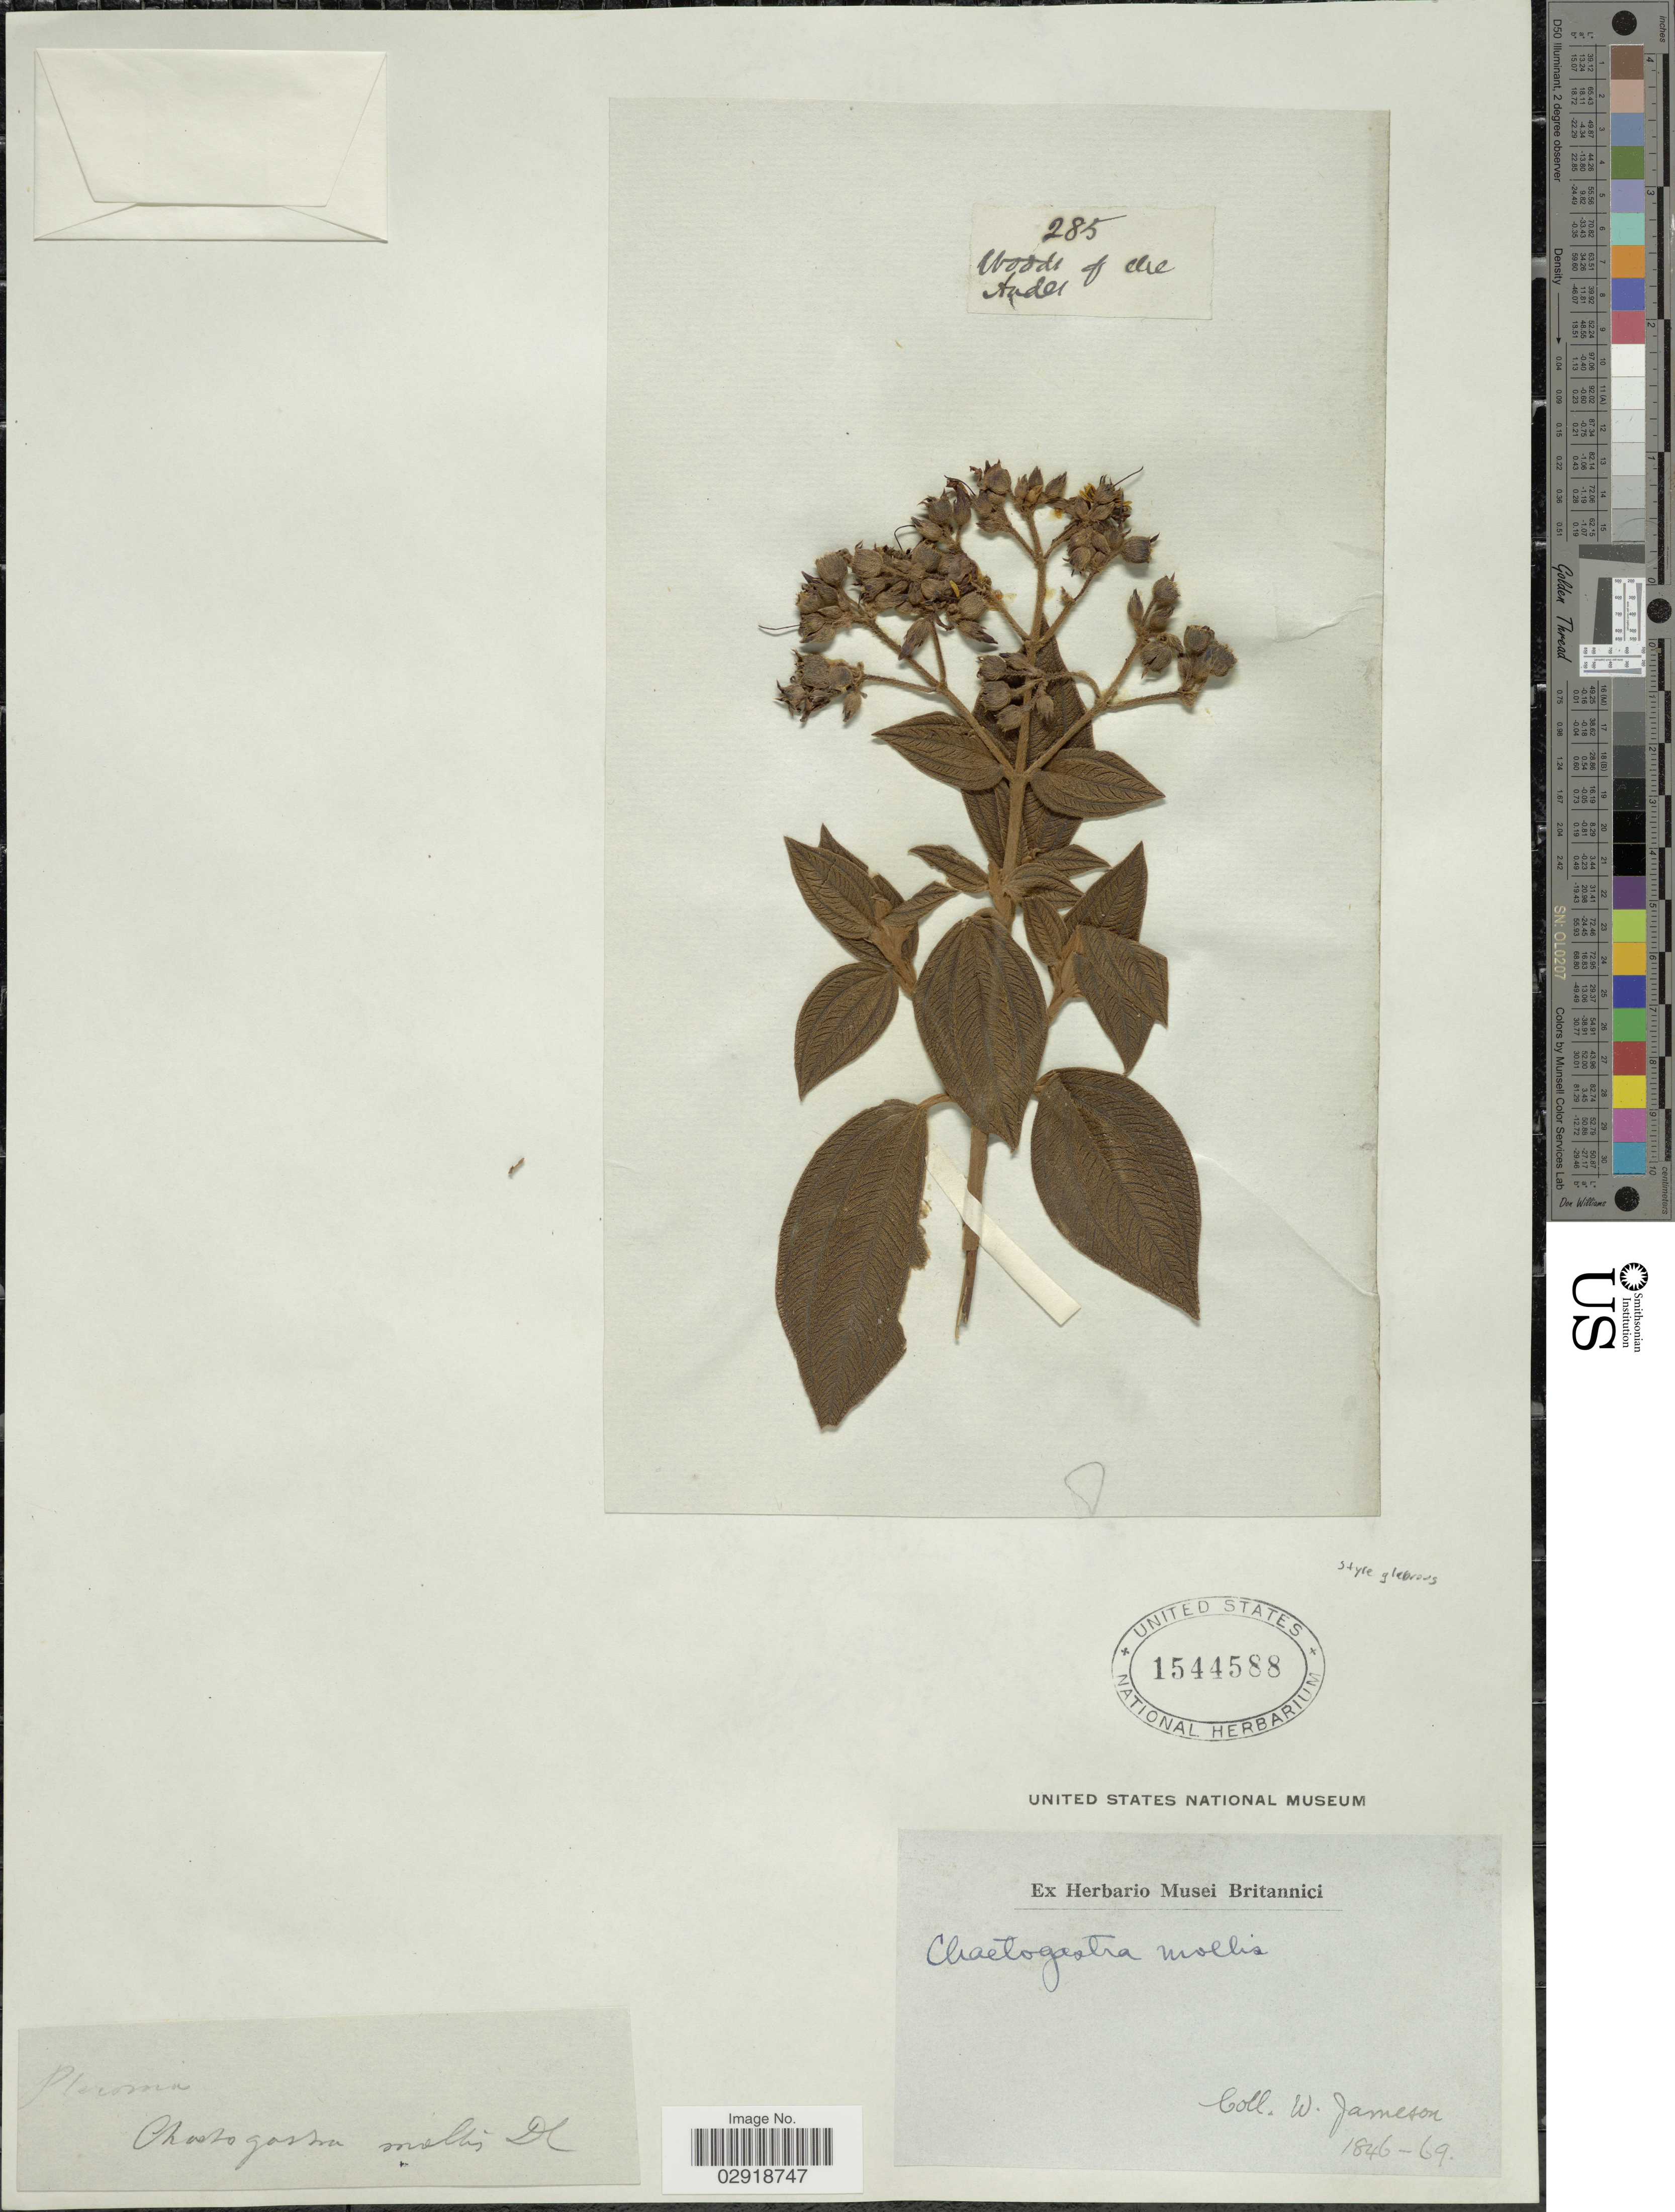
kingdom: Plantae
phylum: Tracheophyta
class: Magnoliopsida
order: Myrtales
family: Melastomataceae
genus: Chaetogastra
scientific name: Chaetogastra mollis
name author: (Bonpl.) DC.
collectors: W. Jameson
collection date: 1846/1869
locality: Woods of the Andes.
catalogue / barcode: US 1544588